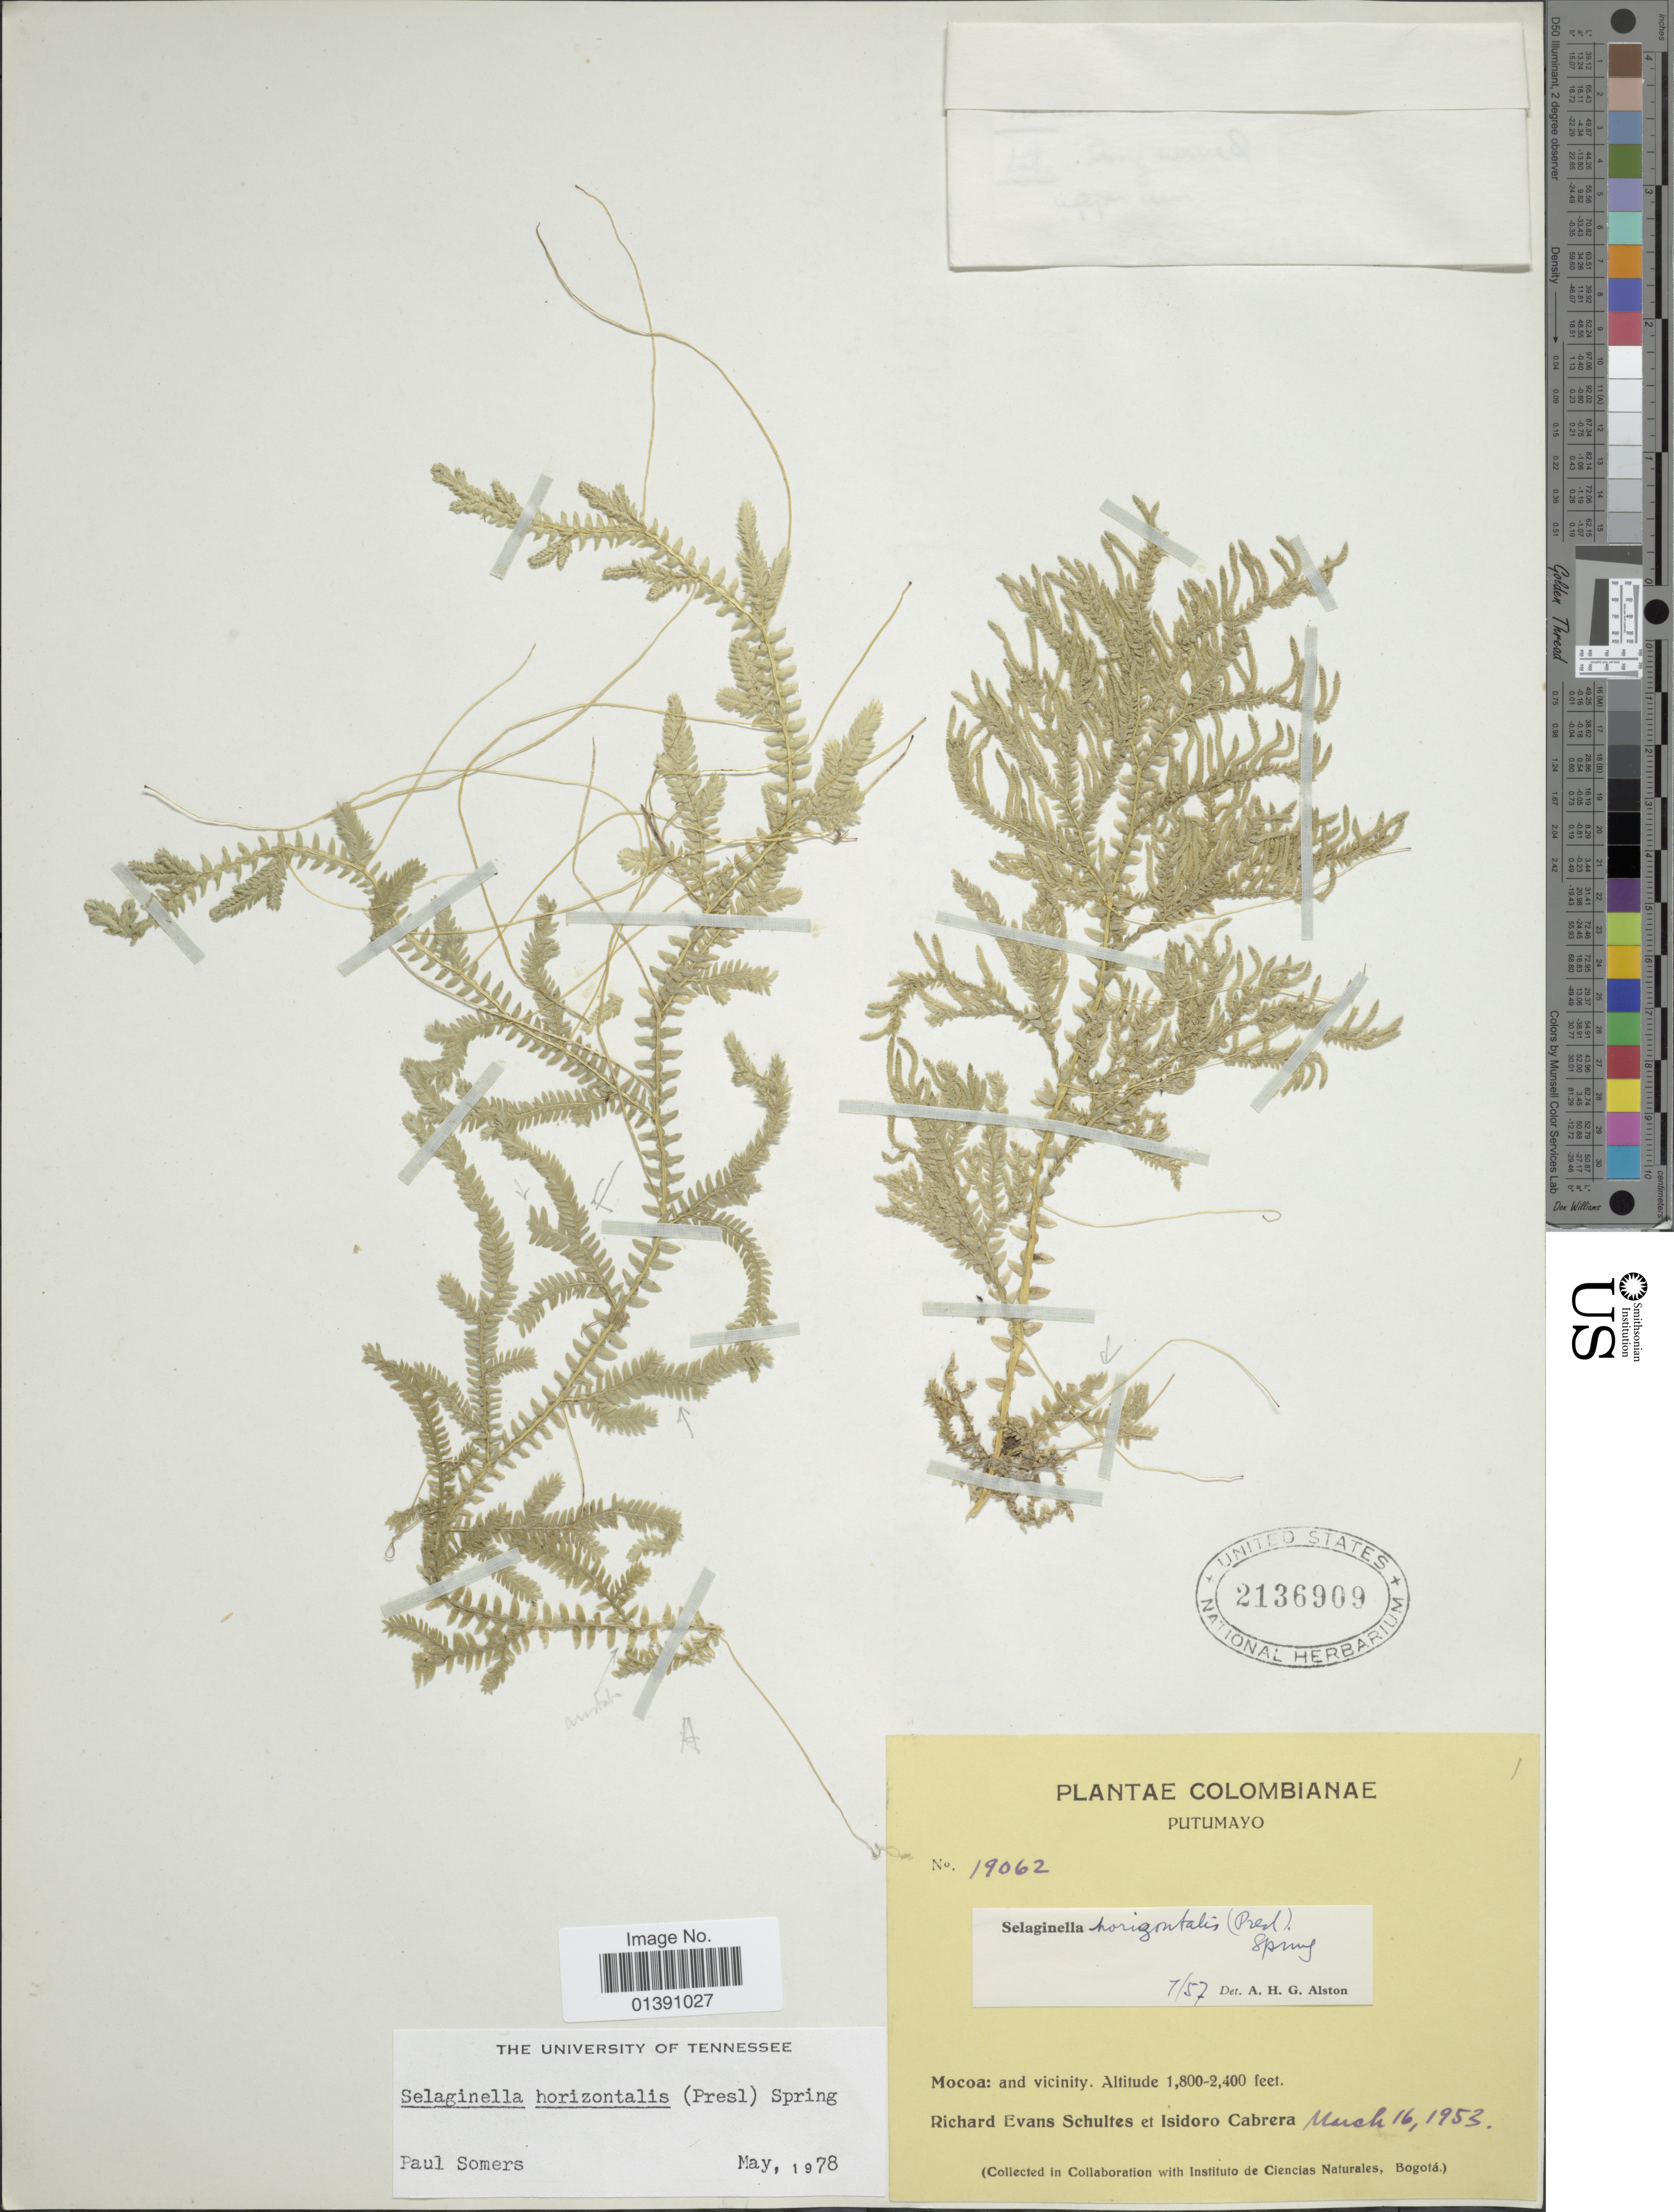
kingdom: Plantae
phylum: Tracheophyta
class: Lycopodiopsida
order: Selaginellales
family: Selaginellaceae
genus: Selaginella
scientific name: Selaginella horizontalis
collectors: R. E. Schultes & I. Cabrera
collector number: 19062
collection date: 1963-03-16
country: Colombia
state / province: Putumayo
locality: Mocoa: and vicinity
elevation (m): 1800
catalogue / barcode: US 2136909